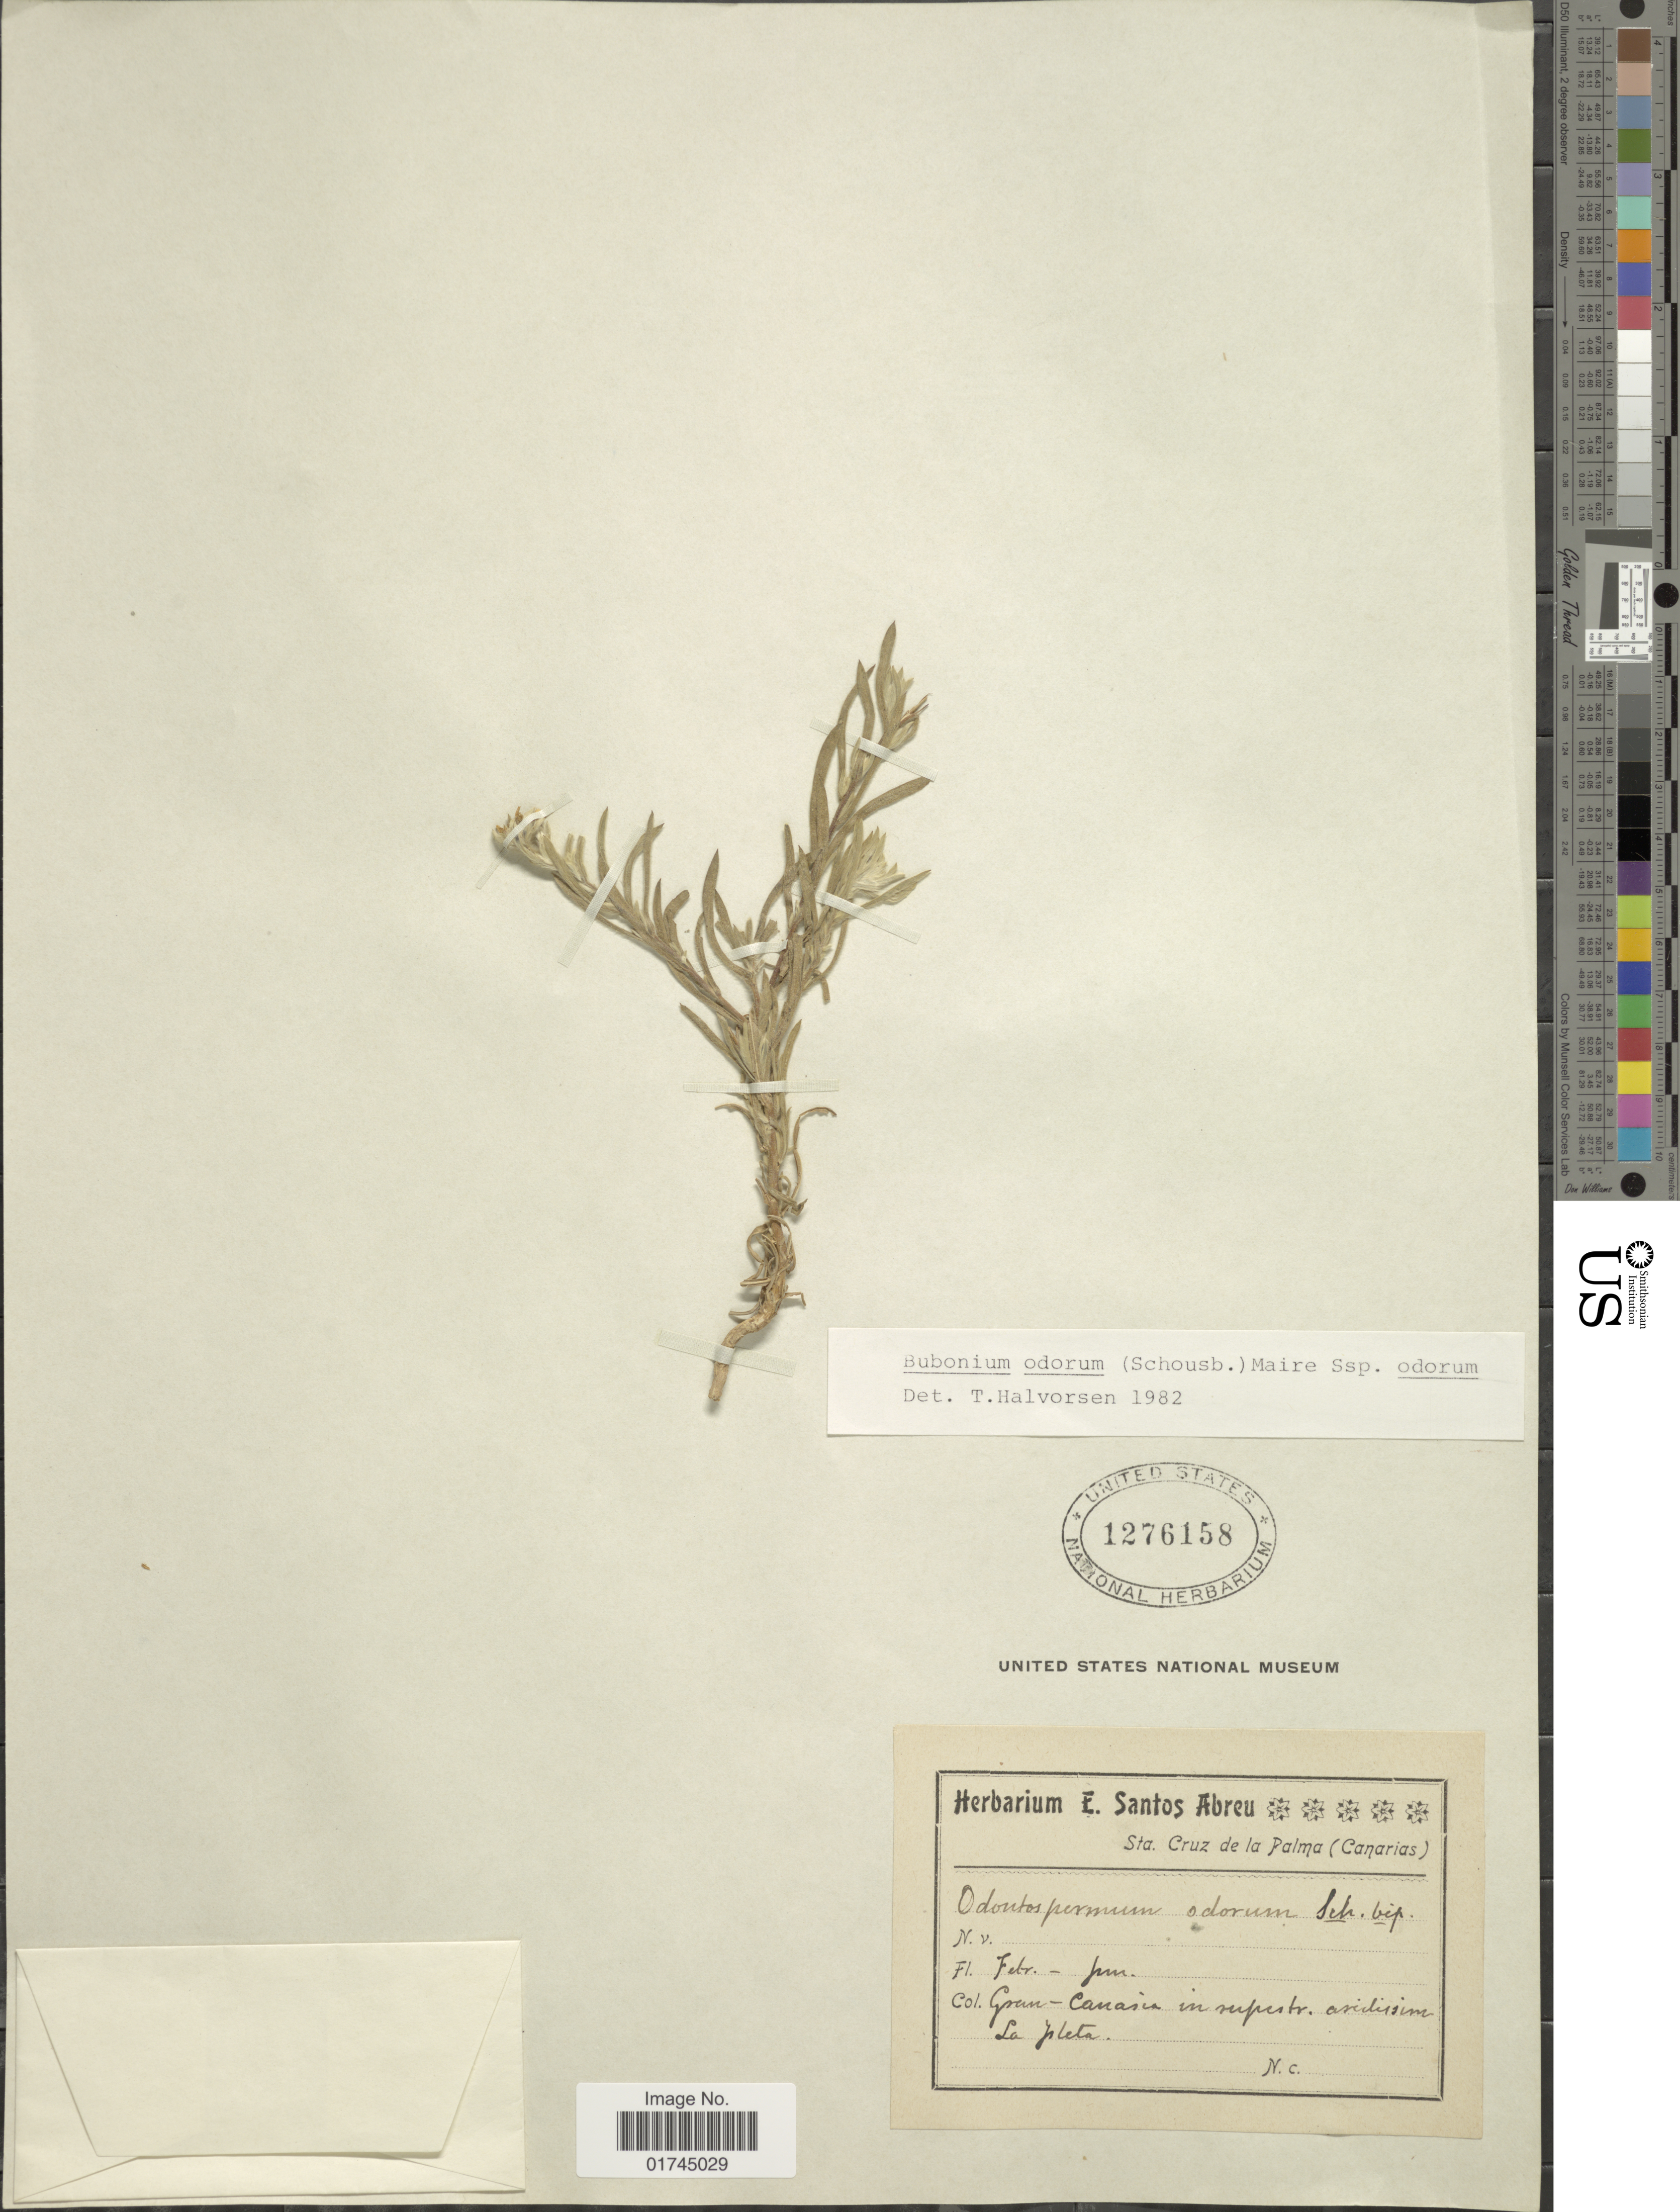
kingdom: Plantae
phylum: Tracheophyta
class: Magnoliopsida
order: Asterales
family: Asteraceae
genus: Nauplius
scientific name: Nauplius odorum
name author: Sch. Bip.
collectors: ex herb. E. Santos Abrue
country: Spain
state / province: Canarias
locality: Sta. Cruz de la Palma, Grun Canasin.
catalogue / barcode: US 1276158